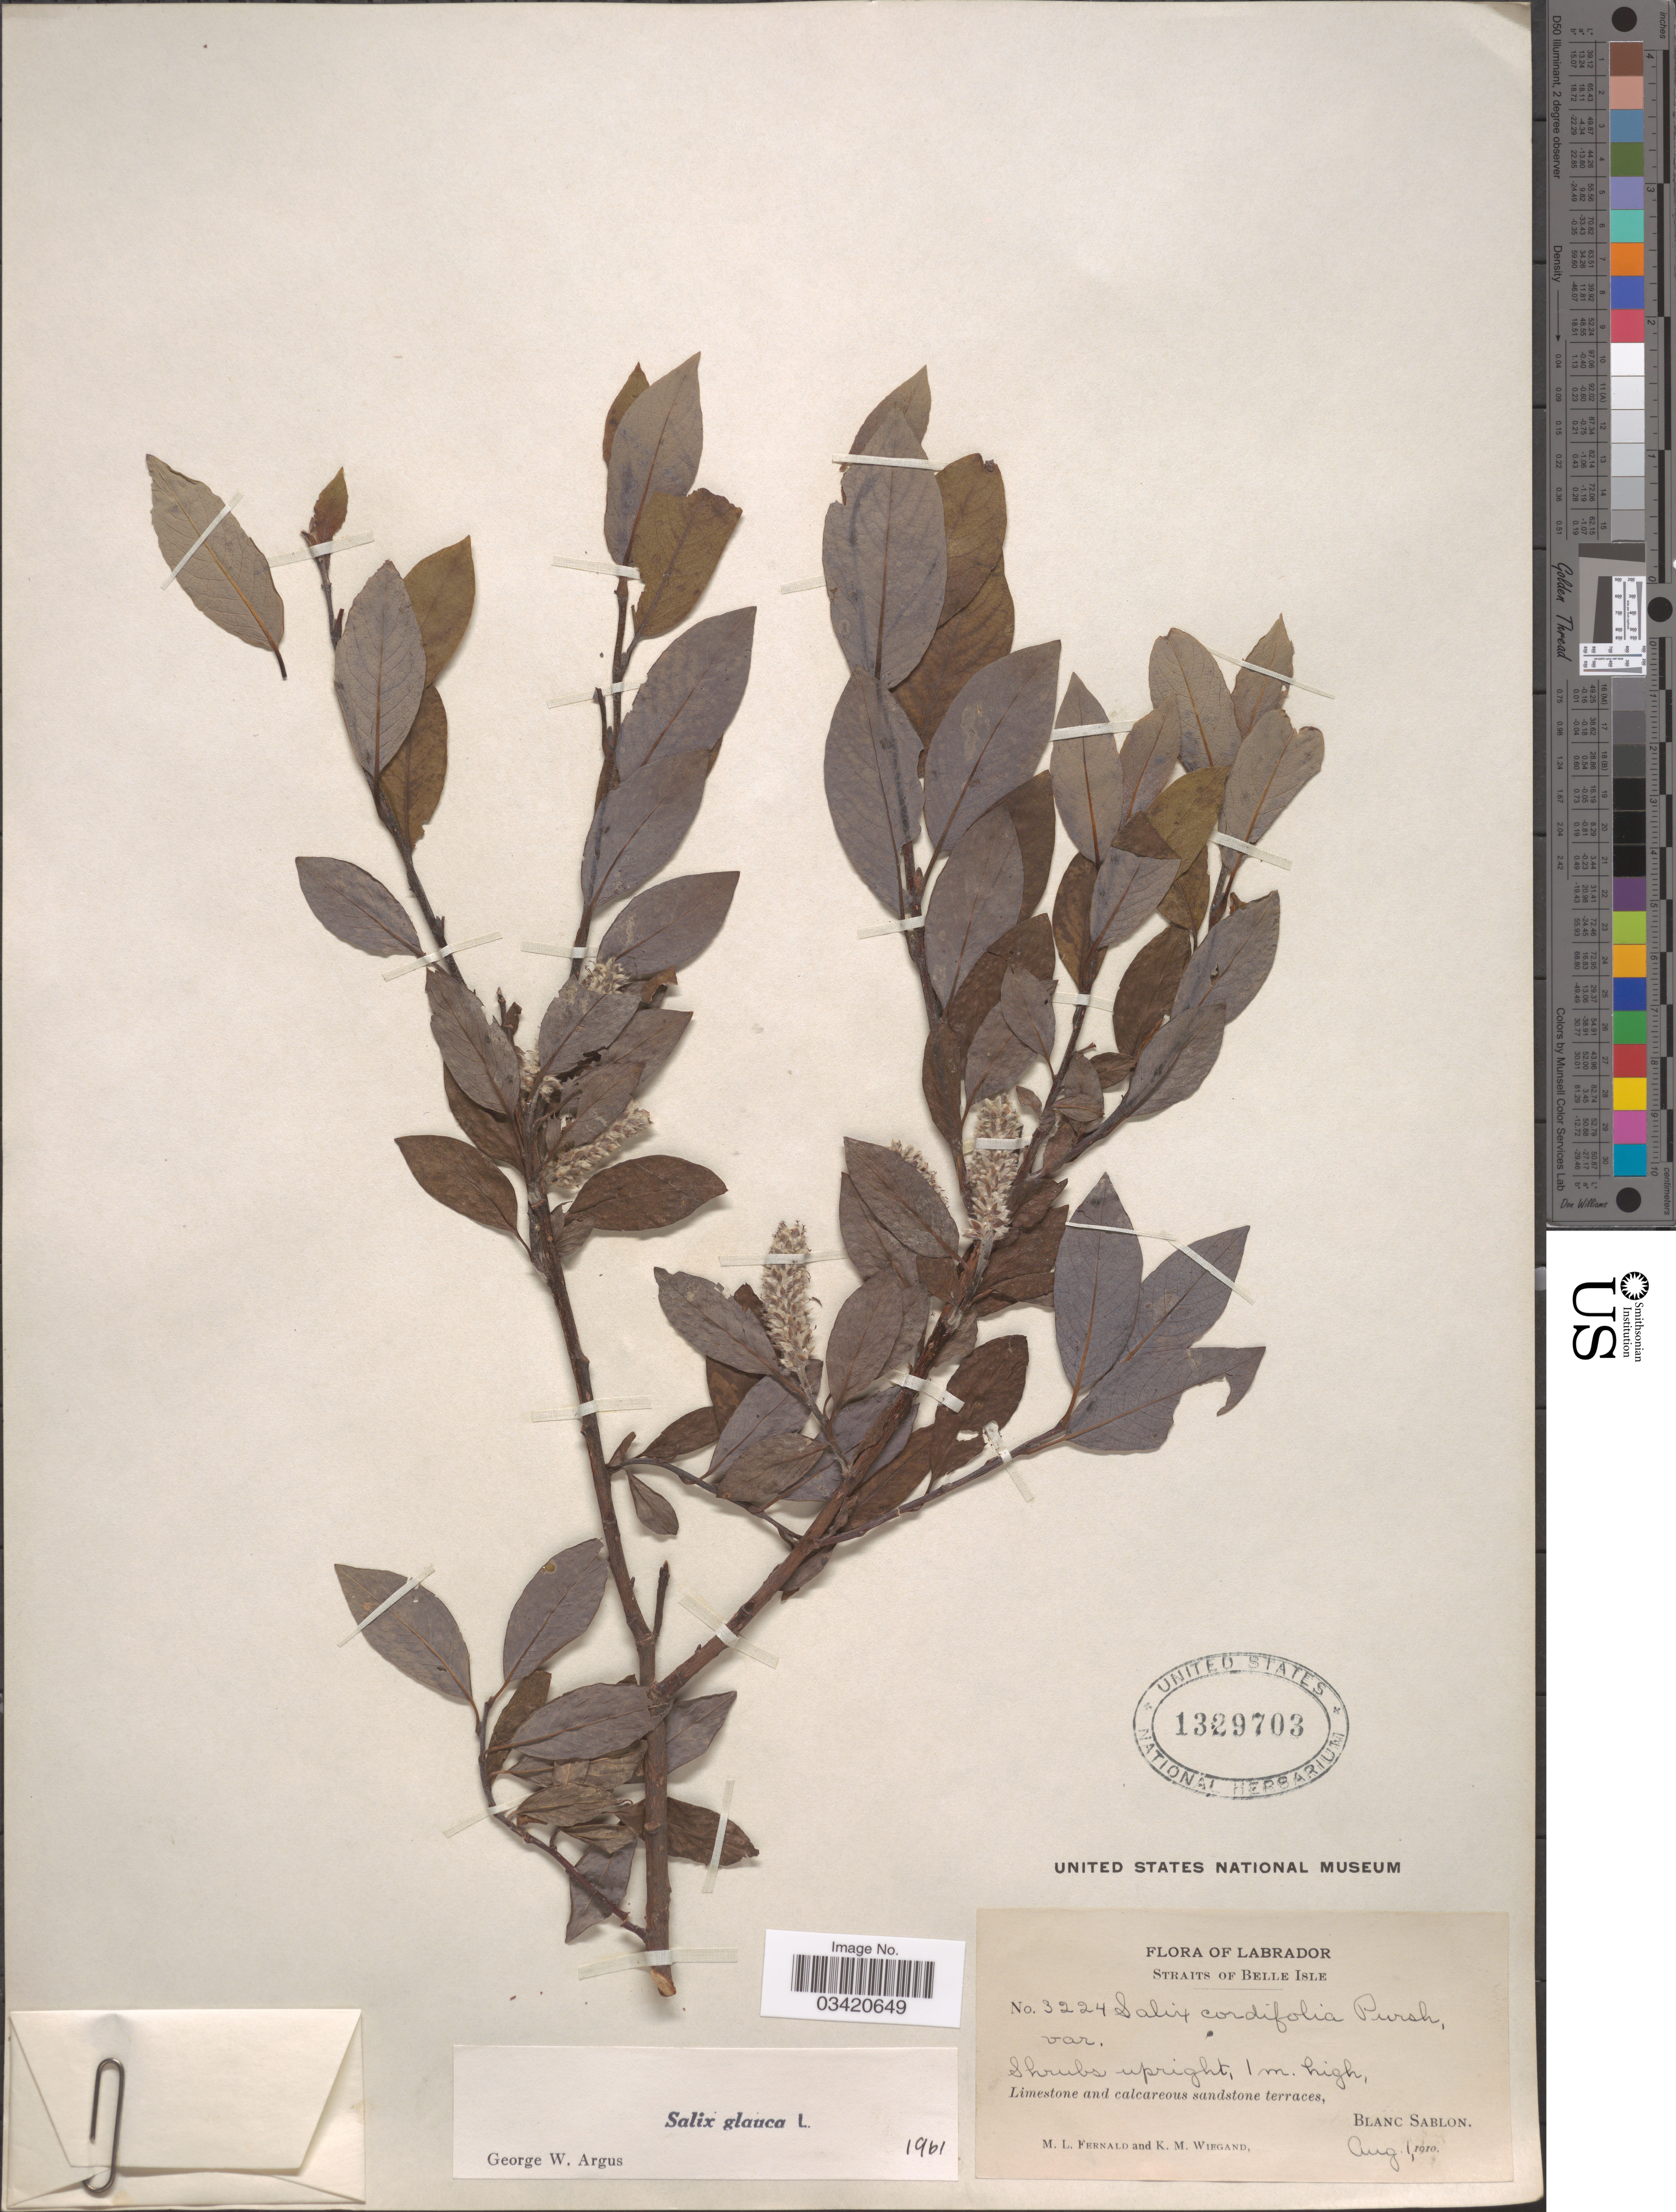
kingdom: Plantae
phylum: Tracheophyta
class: Magnoliopsida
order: Malpighiales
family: Salicaceae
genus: Salix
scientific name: Salix glauca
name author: L.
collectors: M. L. Fernald & K. M. Wiegand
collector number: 3224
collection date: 1910-08-01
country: Canada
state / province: Newfoundland and Labrador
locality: Labrador. Straits of Belle Isle. Limestone and calcareous sandstone terraces, Blanc Sablon.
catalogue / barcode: US 1329703